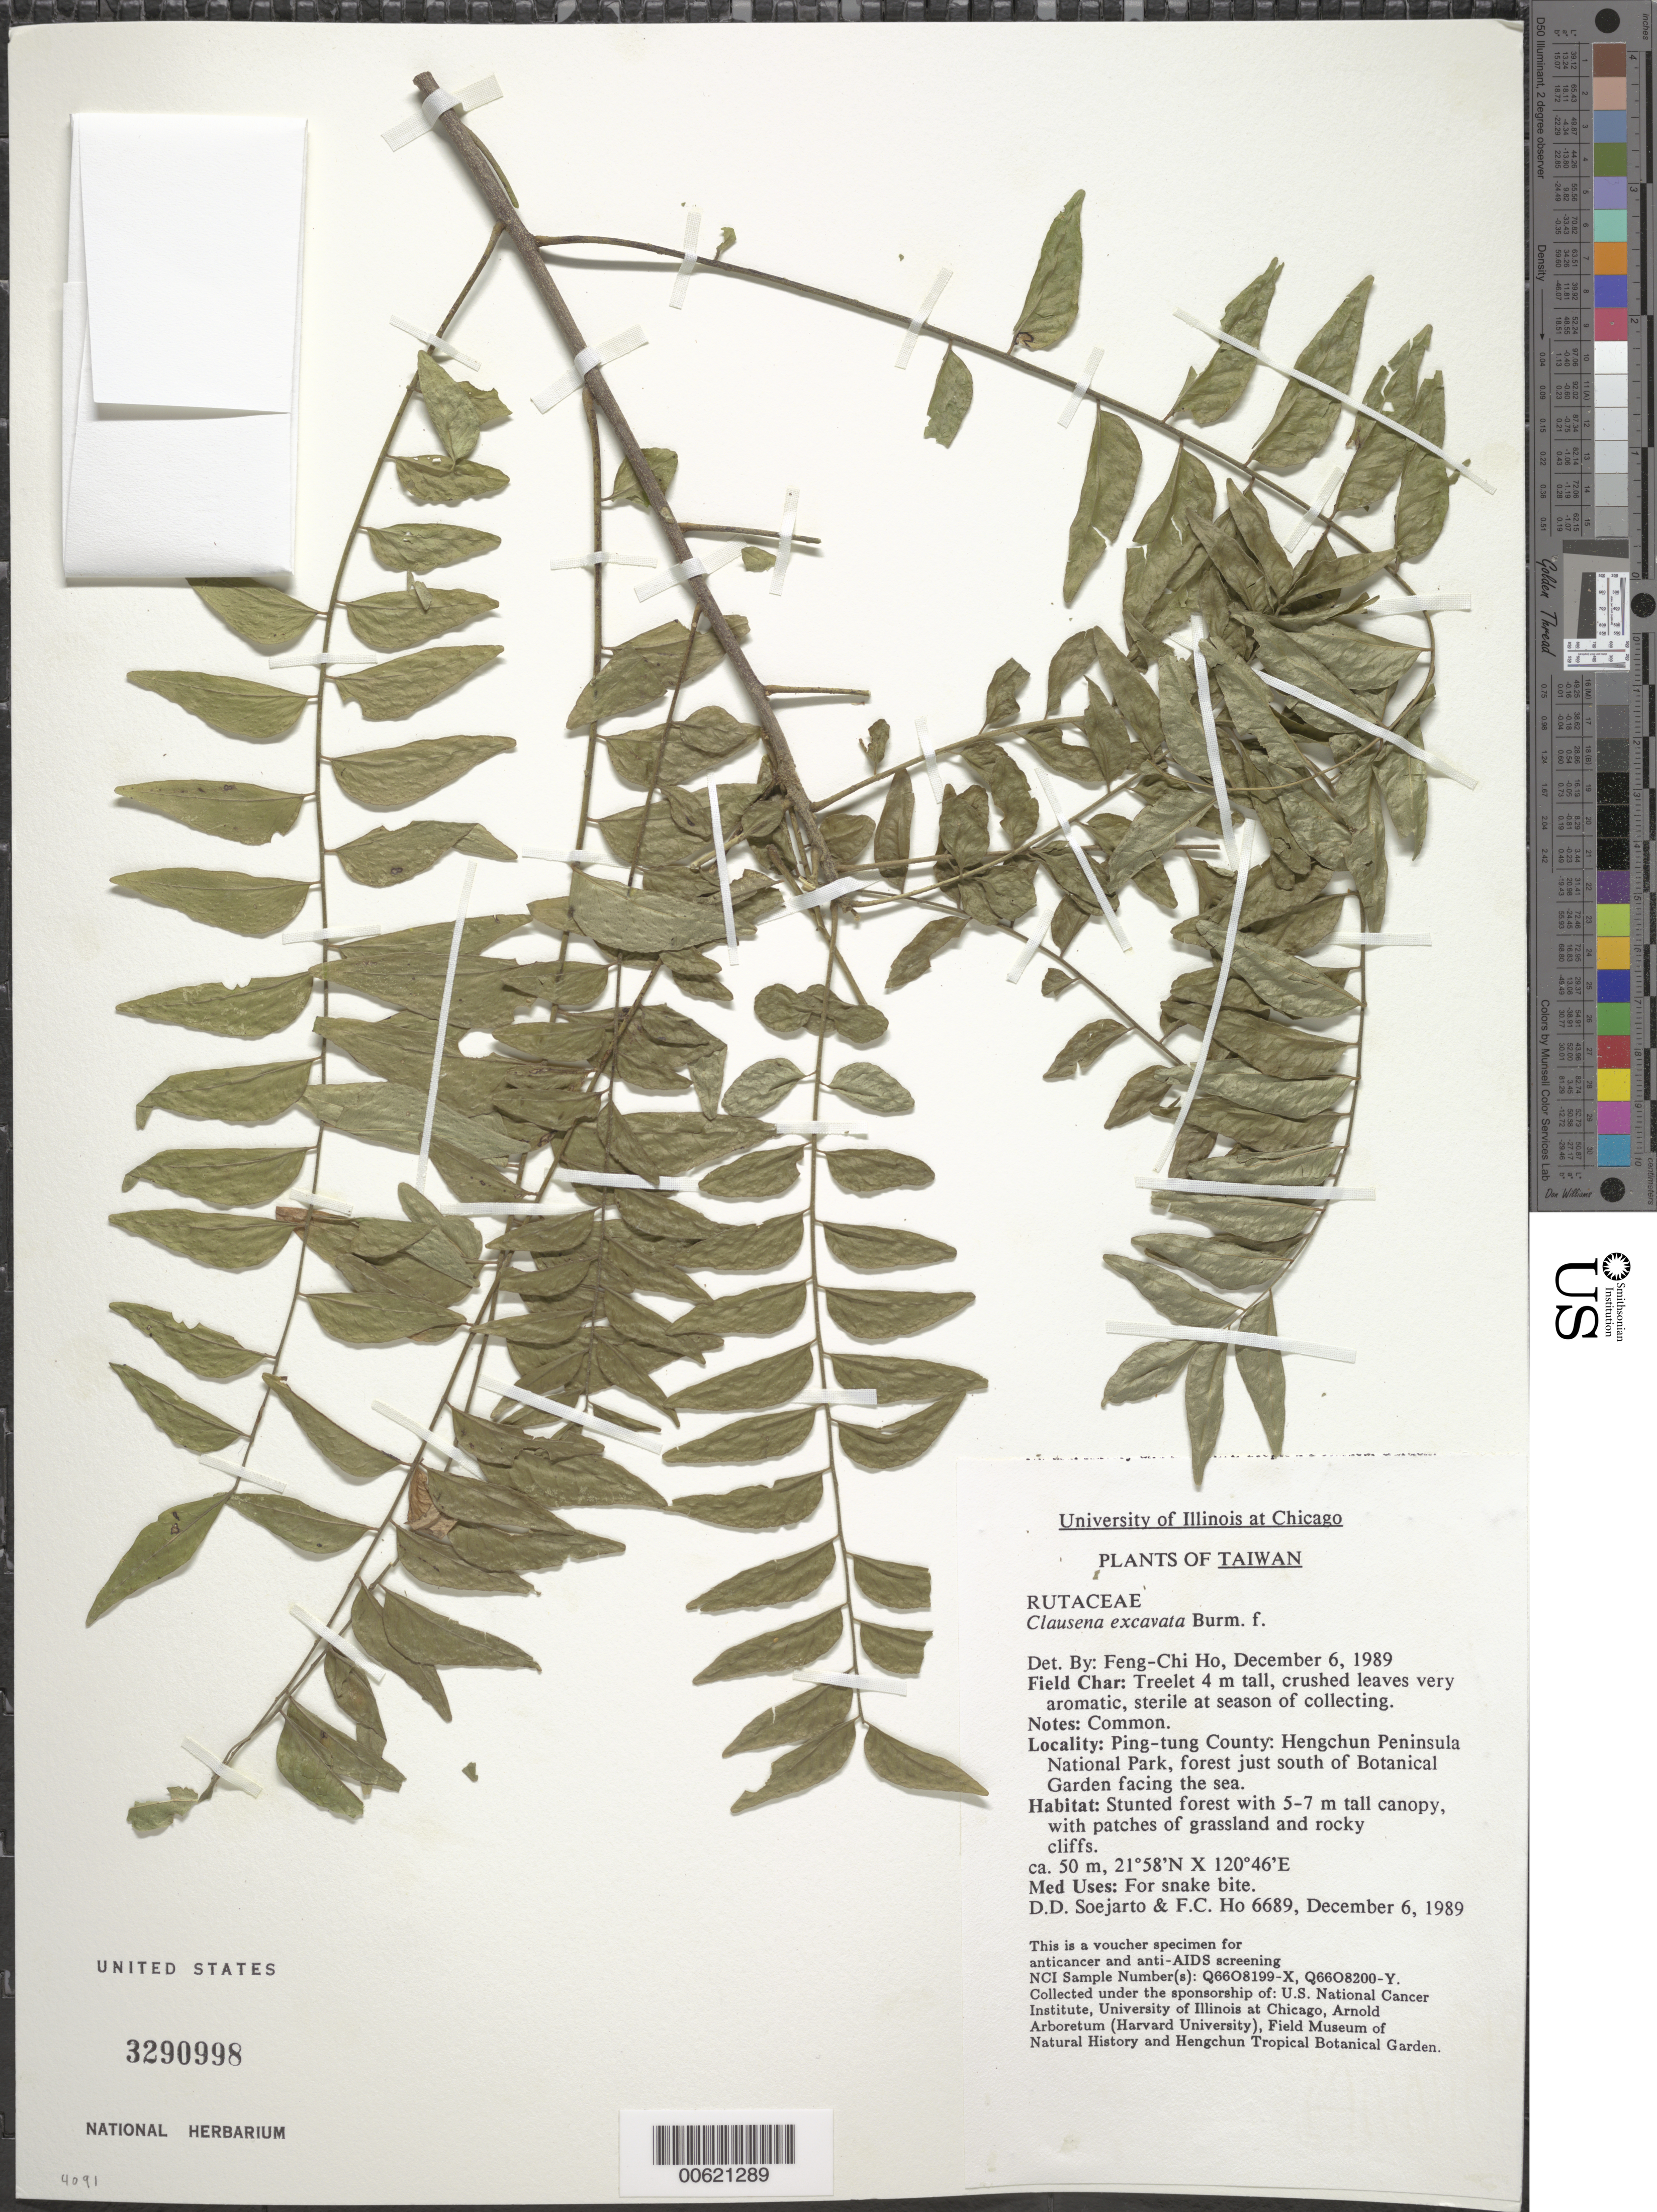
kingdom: Plantae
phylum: Tracheophyta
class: Magnoliopsida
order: Sapindales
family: Rutaceae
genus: Clausena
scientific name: Clausena excavata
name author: Burm. f.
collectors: F. Ho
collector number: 6689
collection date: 1989-12-06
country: Taiwan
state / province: Pingtung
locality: Ping-tung County: Hengchun Peninsula National Park, forest just south of Botanical Garden facing the sea.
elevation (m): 50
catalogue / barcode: US 3290998